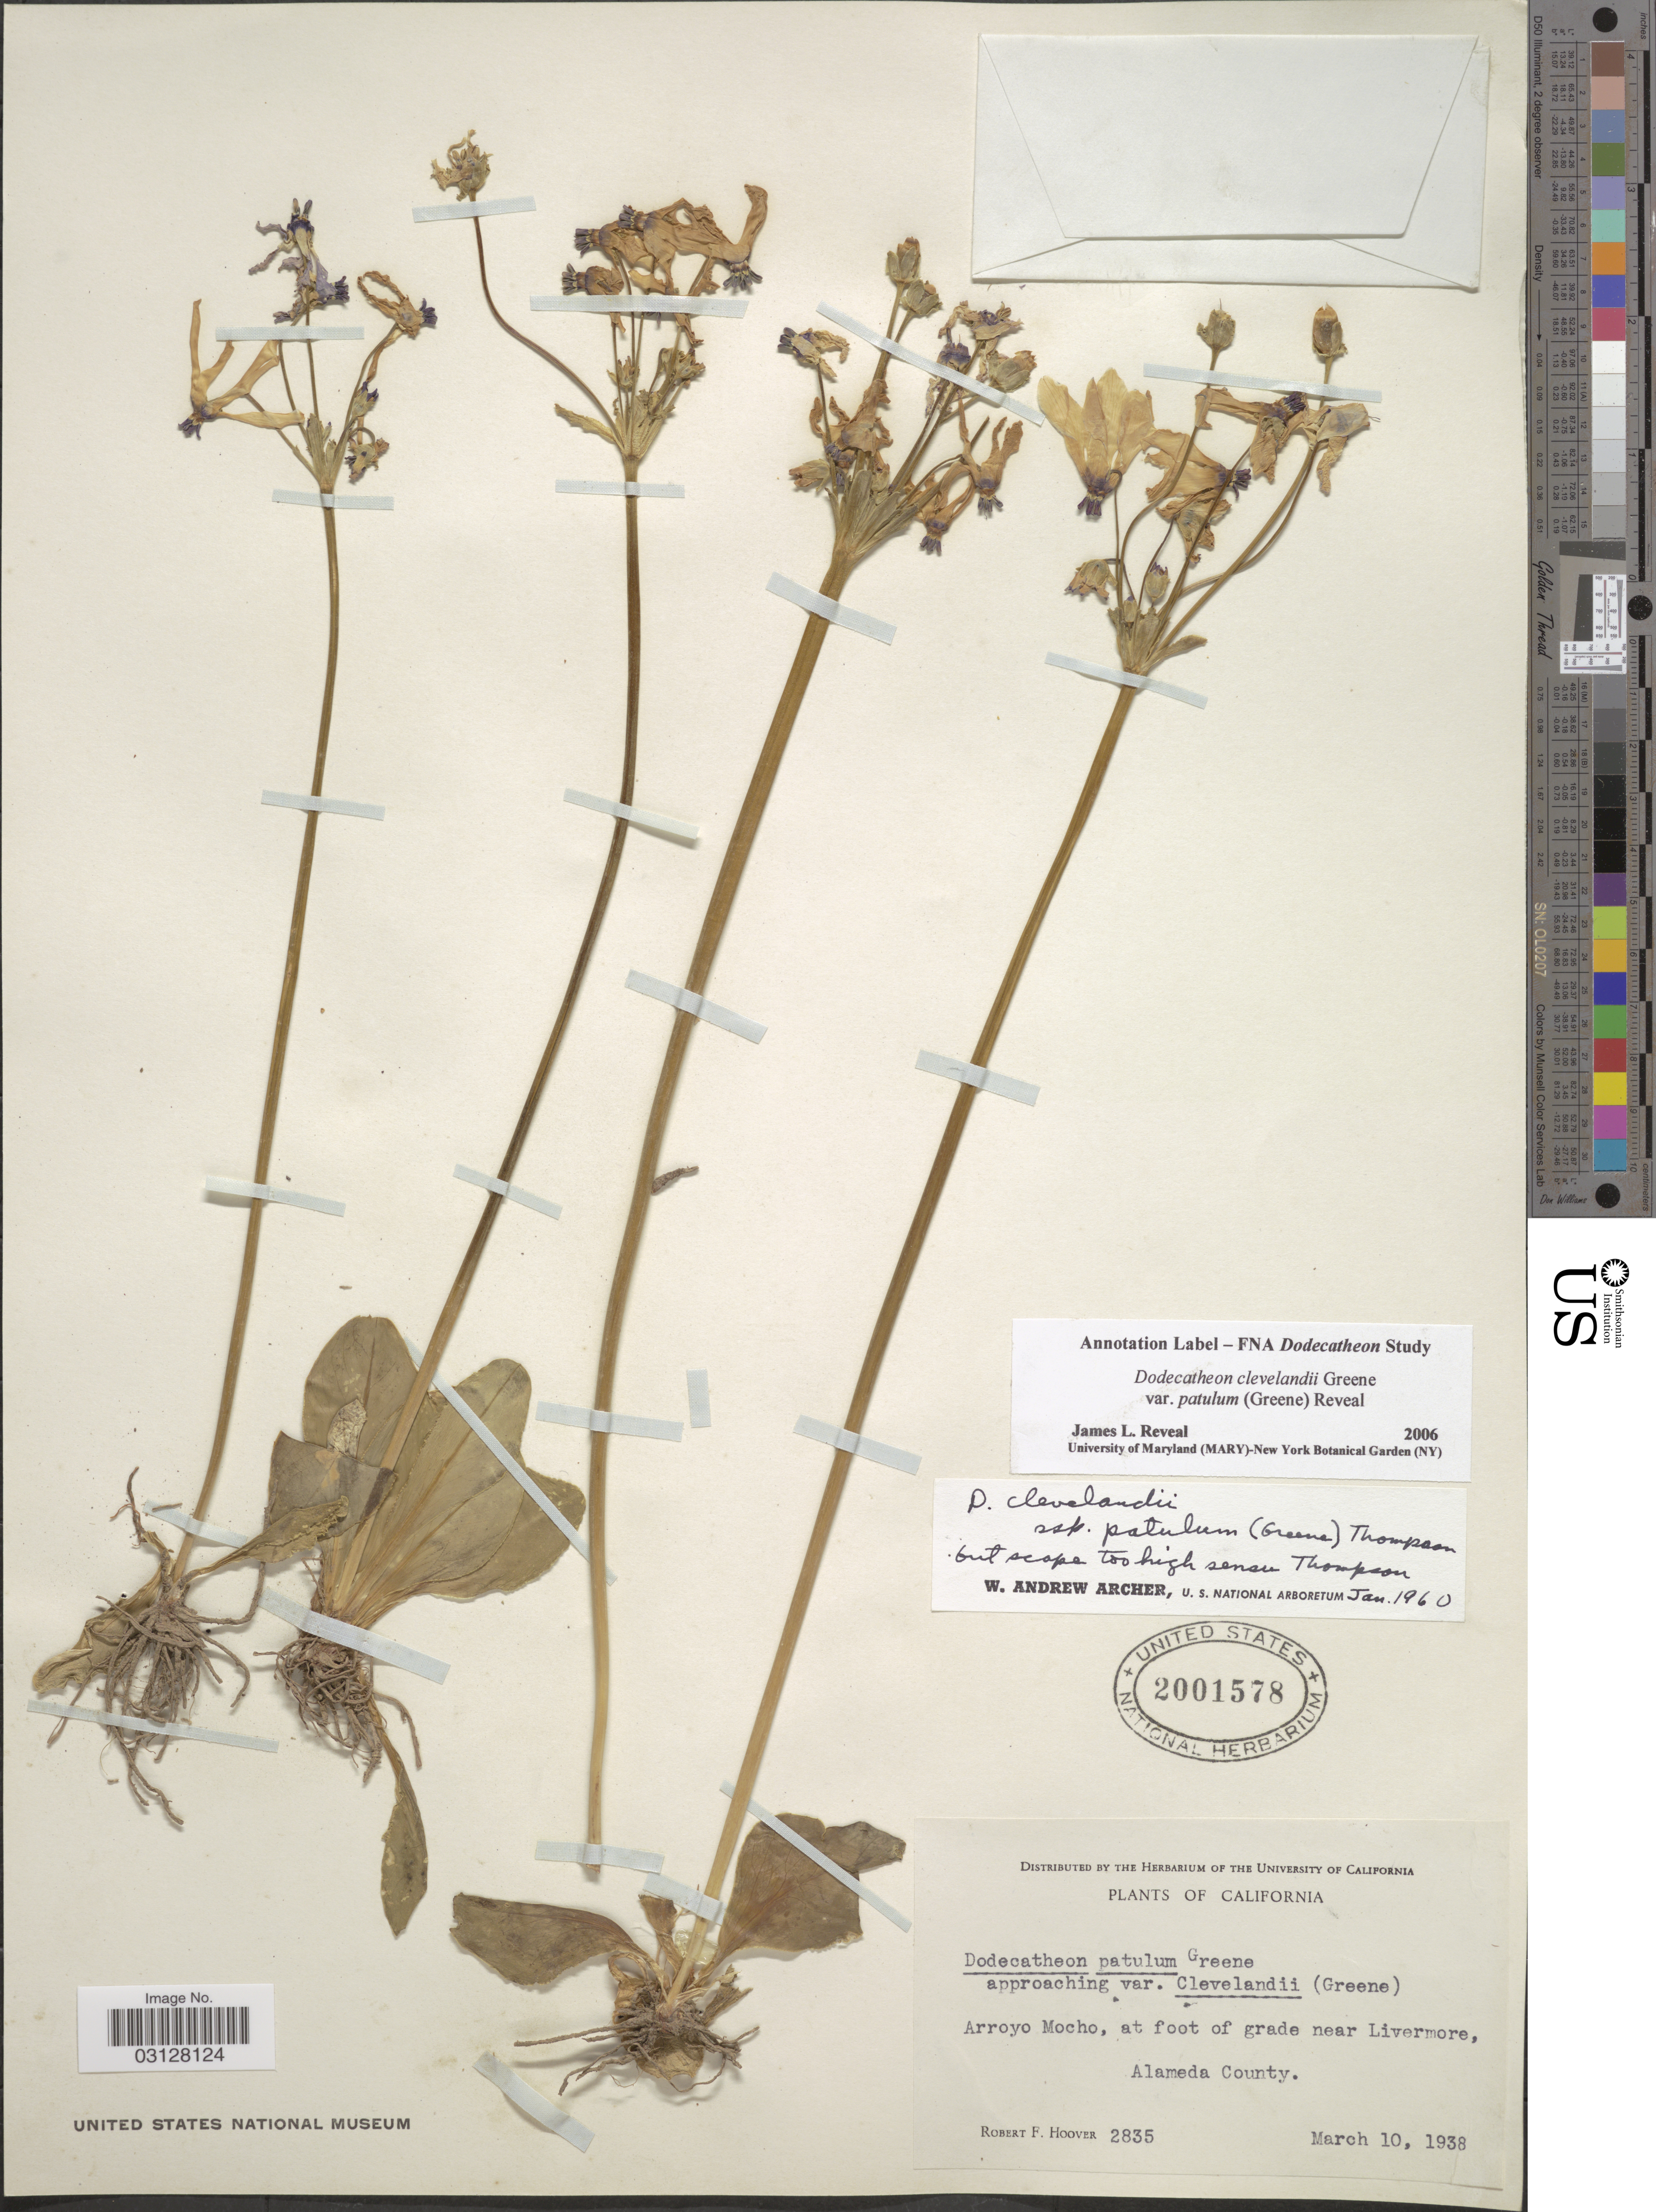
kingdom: Plantae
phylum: Tracheophyta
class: Magnoliopsida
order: Ericales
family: Primulaceae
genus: Dodecatheon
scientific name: Dodecatheon clevelandii var. patulum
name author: (Kuntze) Reveal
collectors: R. F. Hoover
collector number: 2835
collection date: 1938-03-10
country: United States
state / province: California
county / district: Alameda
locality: Arroyo Mocho, at foot of grade near Livermore, Alameda County.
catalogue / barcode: US 2001578